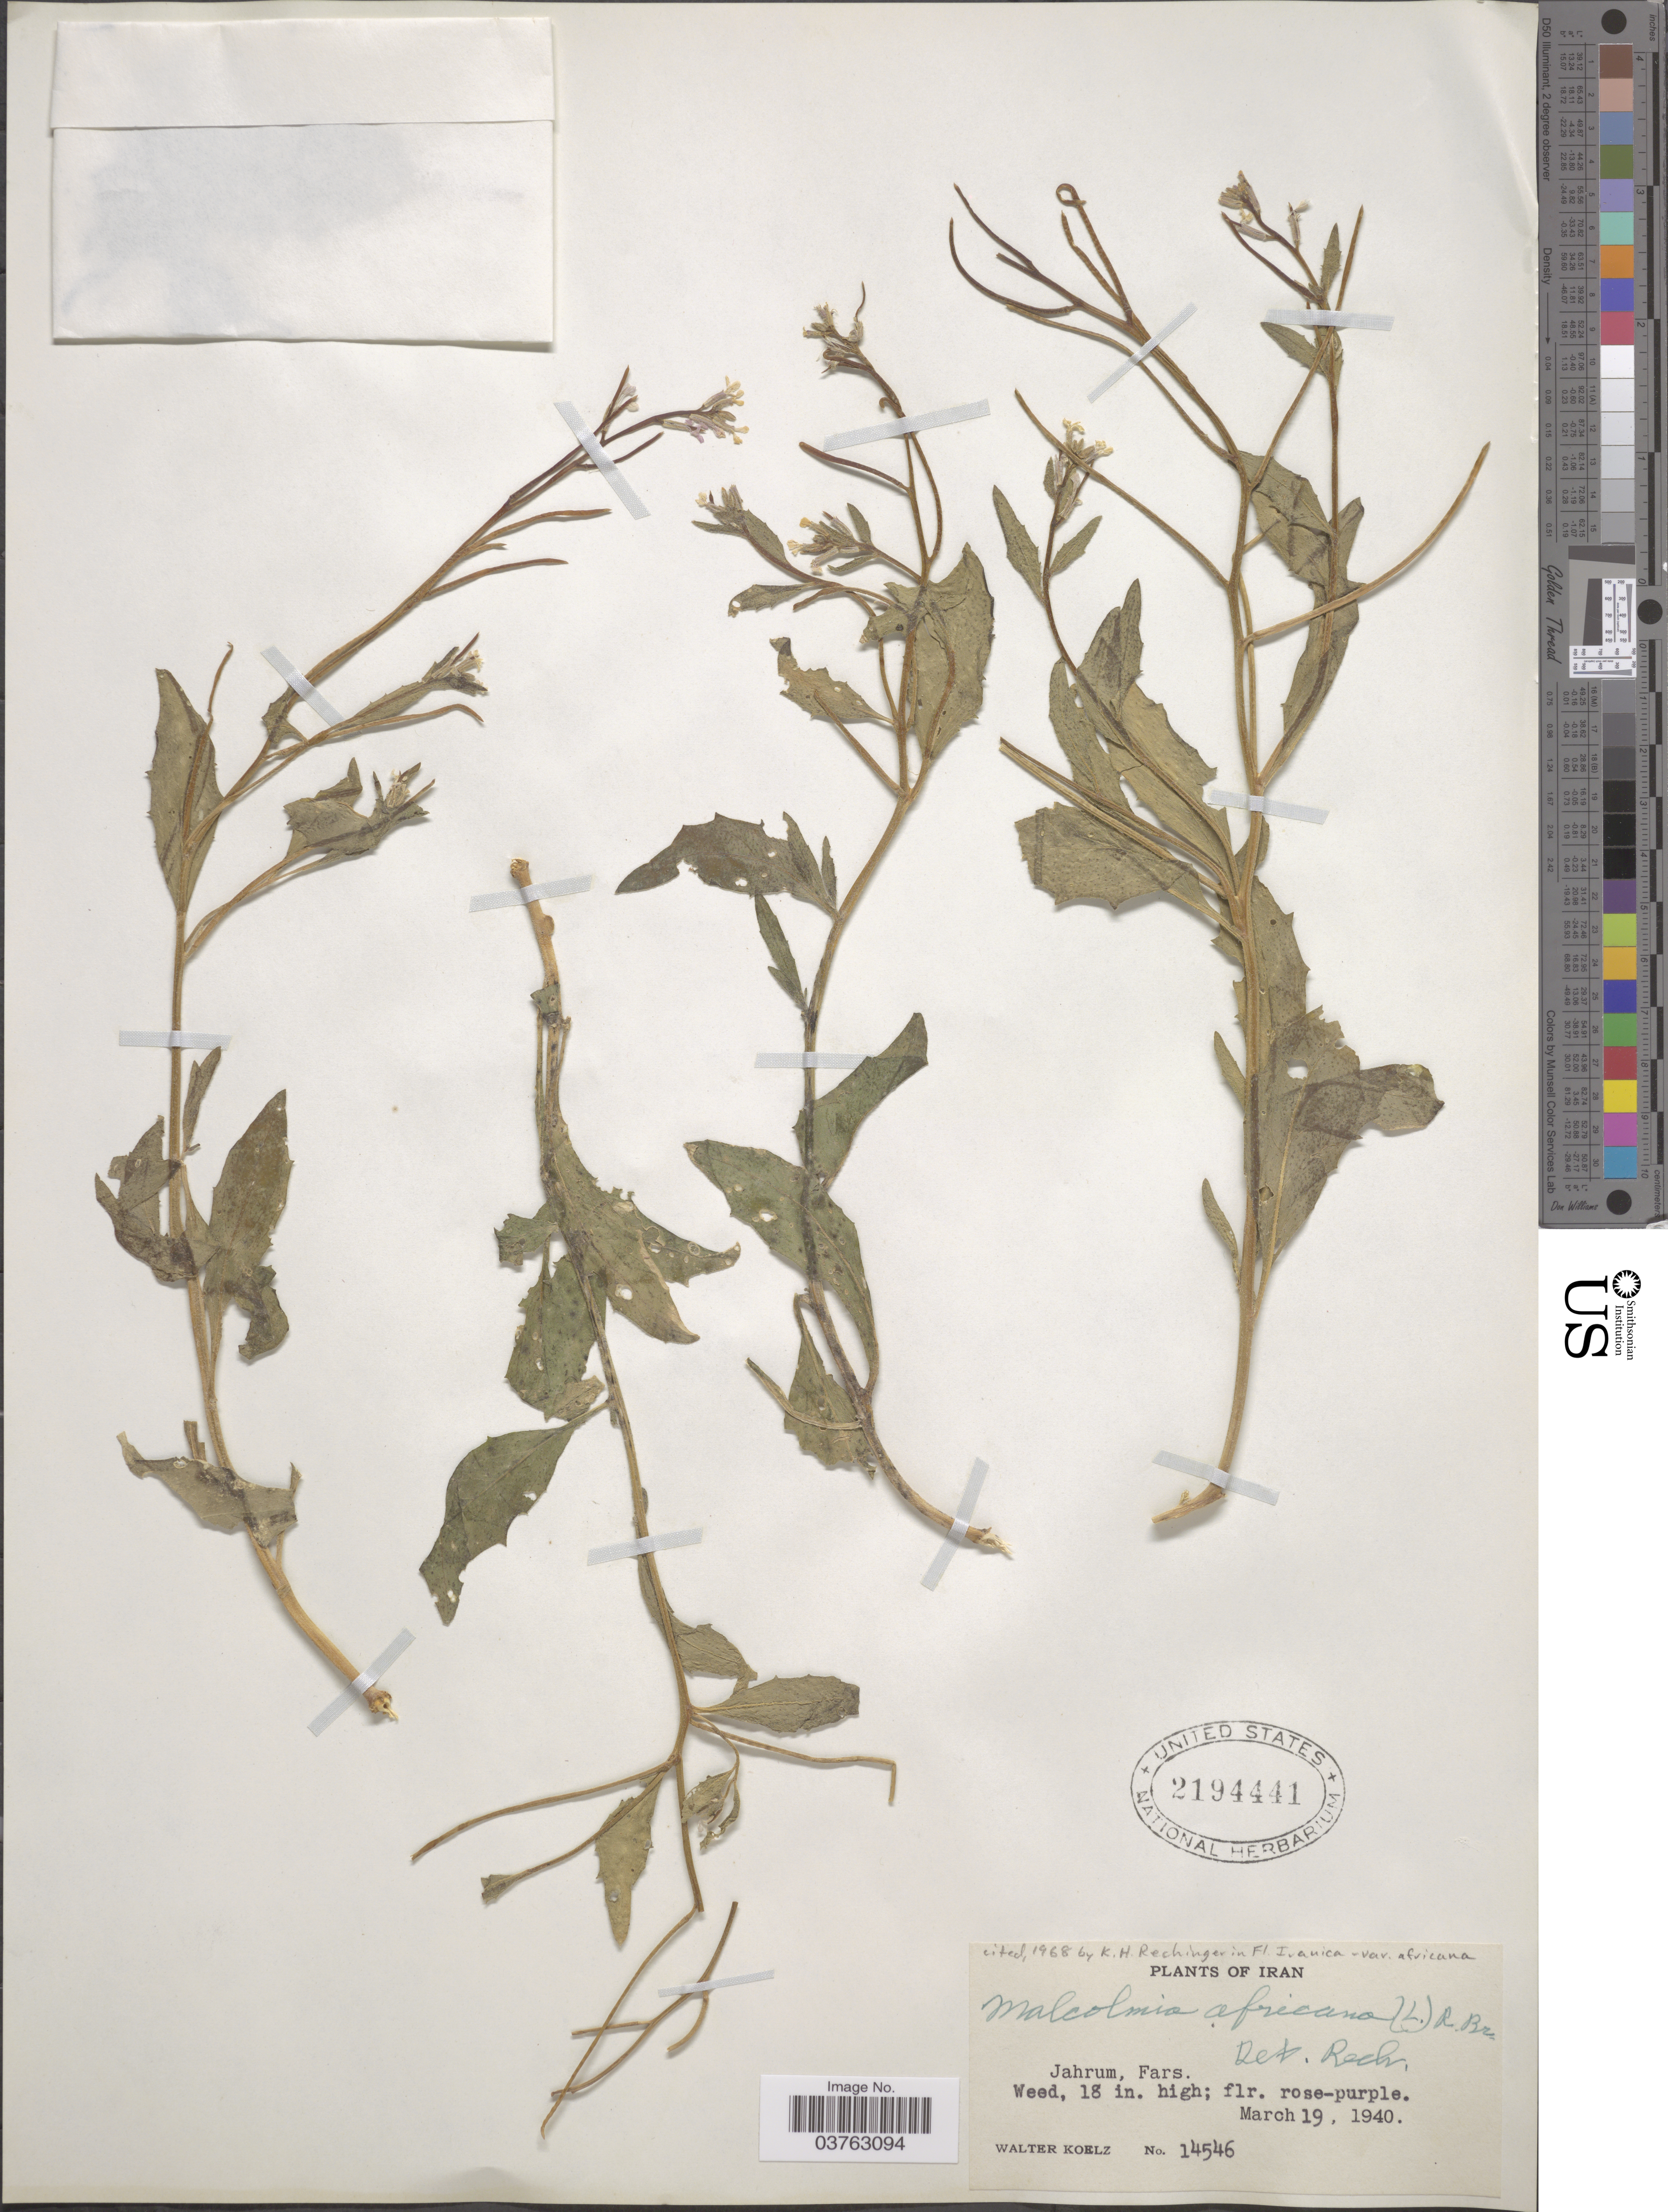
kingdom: Plantae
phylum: Tracheophyta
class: Magnoliopsida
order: Brassicales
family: Brassicaceae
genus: Malcolmia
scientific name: Malcolmia africana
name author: (L.) W.T. Aiton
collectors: W. N. Koelz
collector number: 14546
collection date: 1940-03-19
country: Iran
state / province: Fars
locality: Jahrum, Fars.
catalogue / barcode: US 2194441